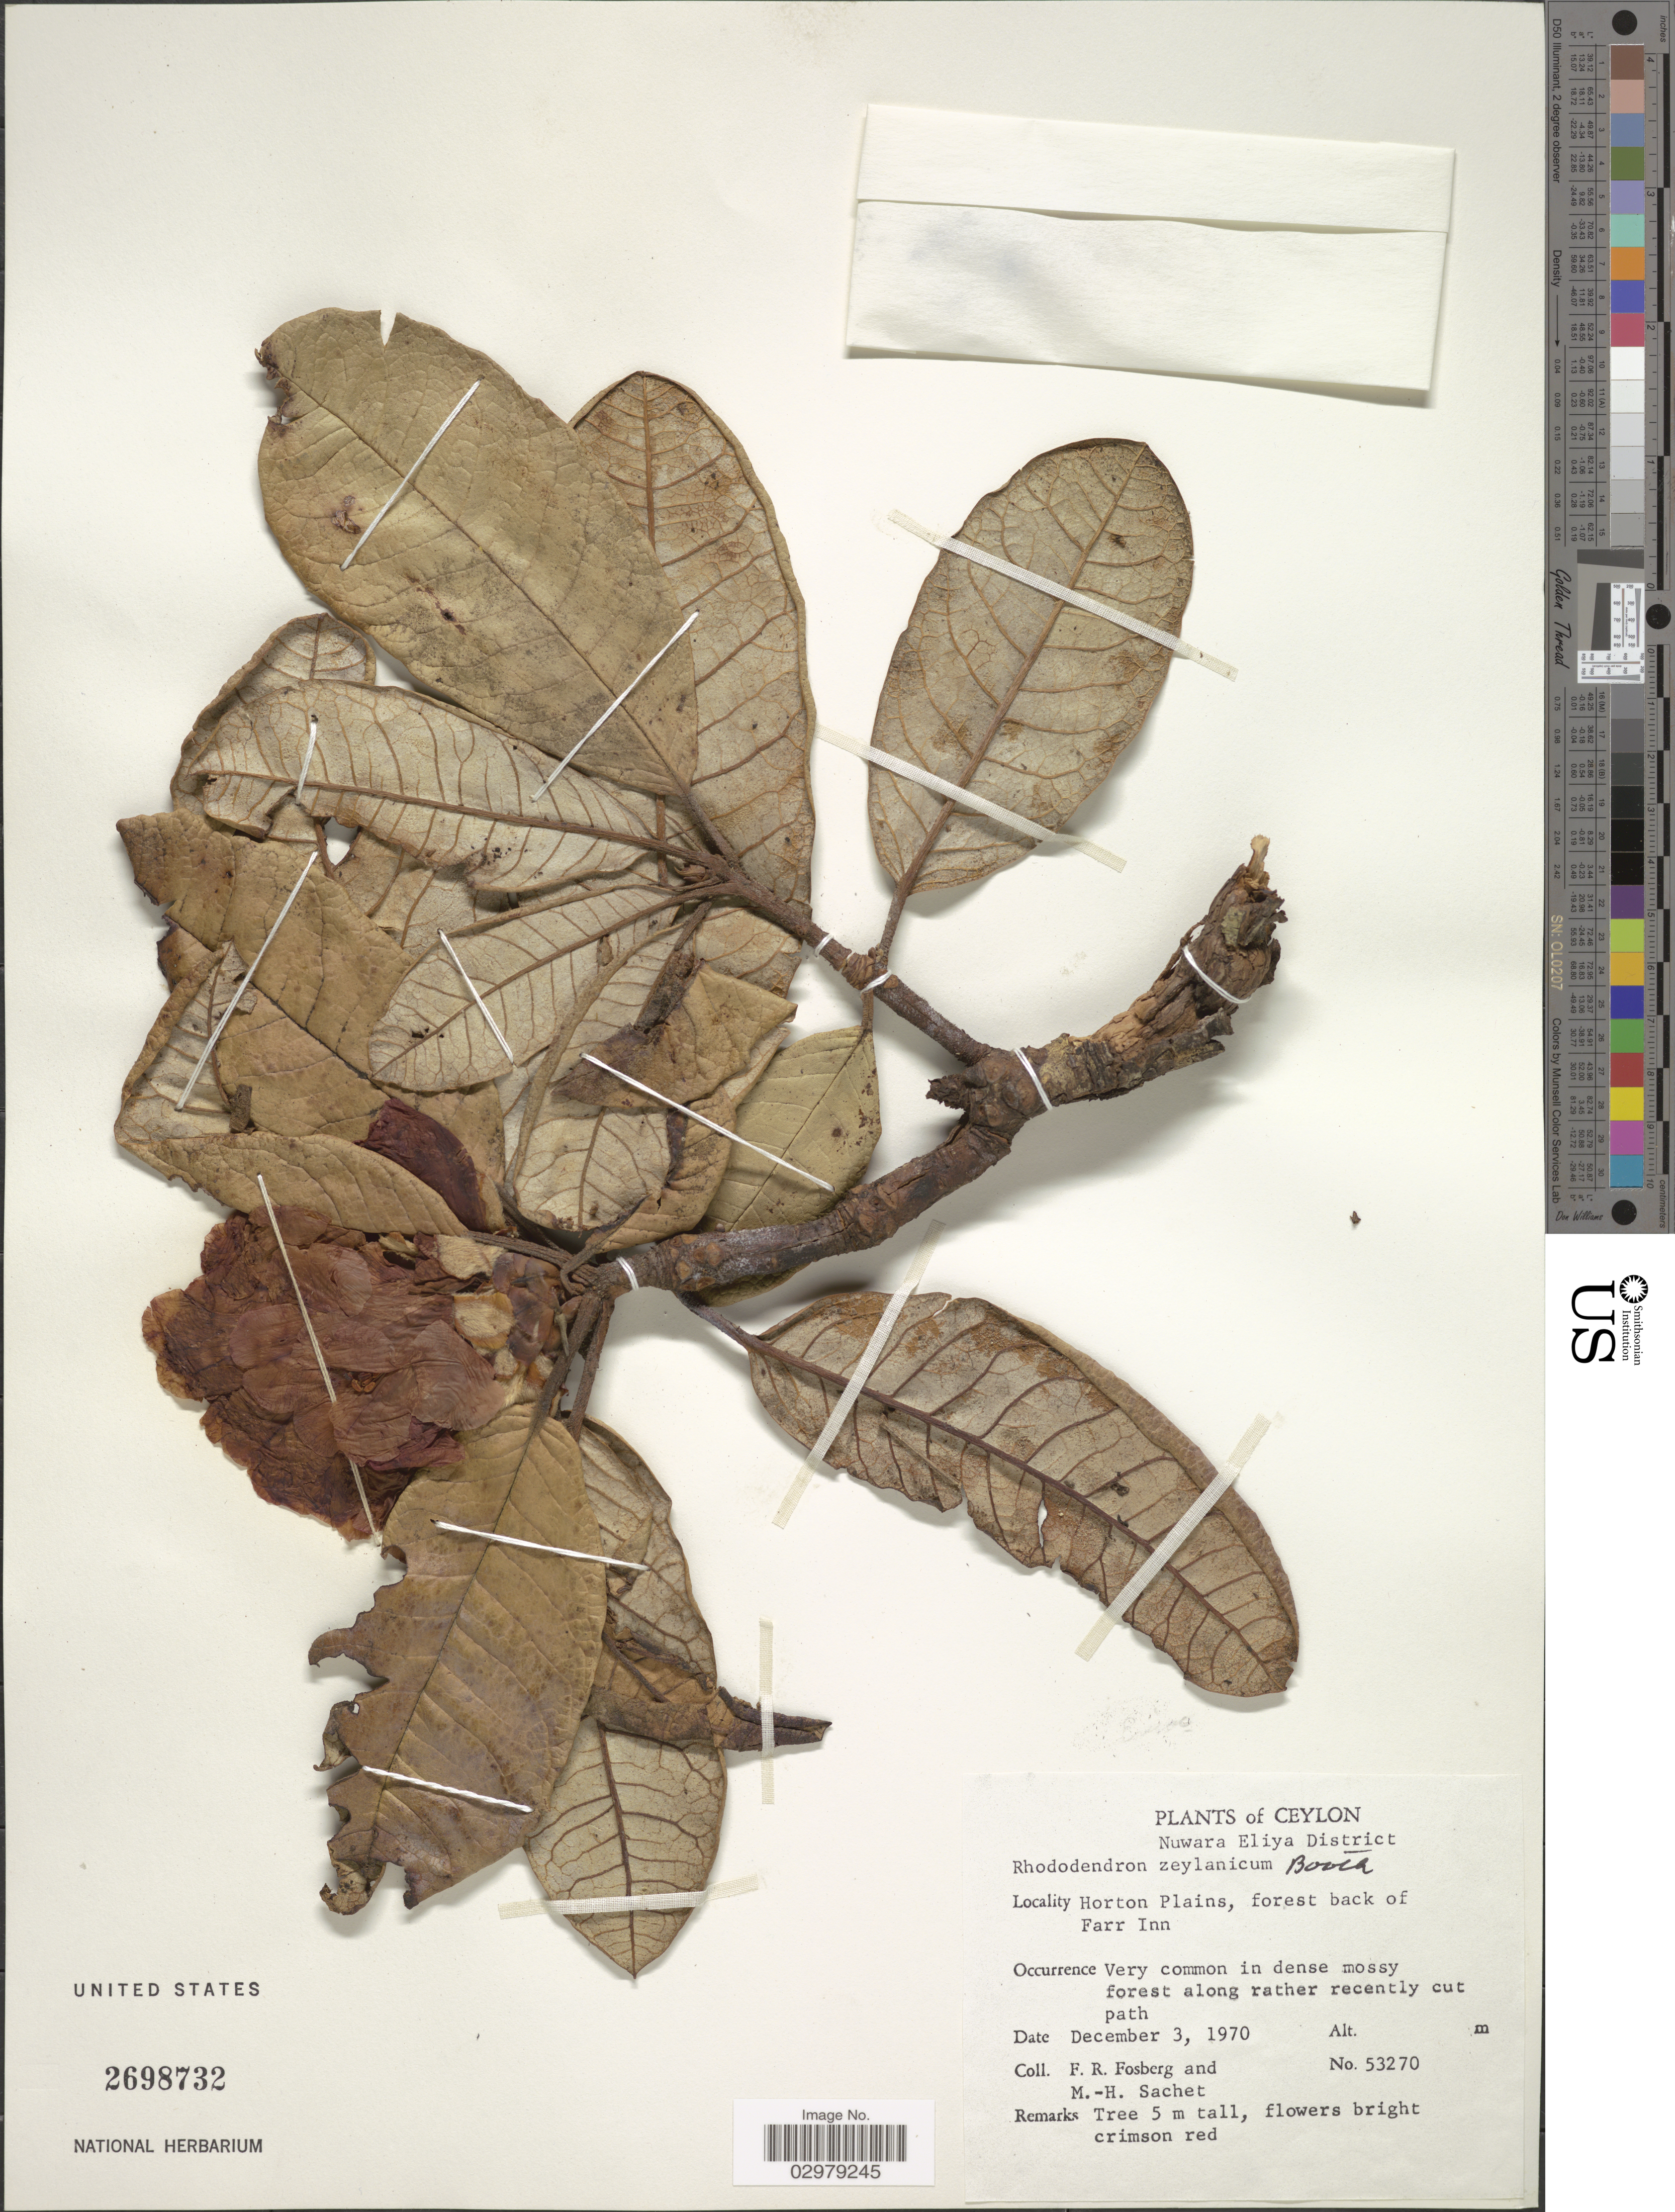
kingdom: Plantae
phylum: Tracheophyta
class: Magnoliopsida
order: Ericales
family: Ericaceae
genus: Rhododendron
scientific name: Rhododendron zeylanicum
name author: Booth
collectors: F. R. Fosberg & M.-H. Sachet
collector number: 53270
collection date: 1970-12-03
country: Sri Lanka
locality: Ceylon. Nuwara Eliya District. Horton Plains, forest back of Farr Inn.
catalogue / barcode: US 2698732